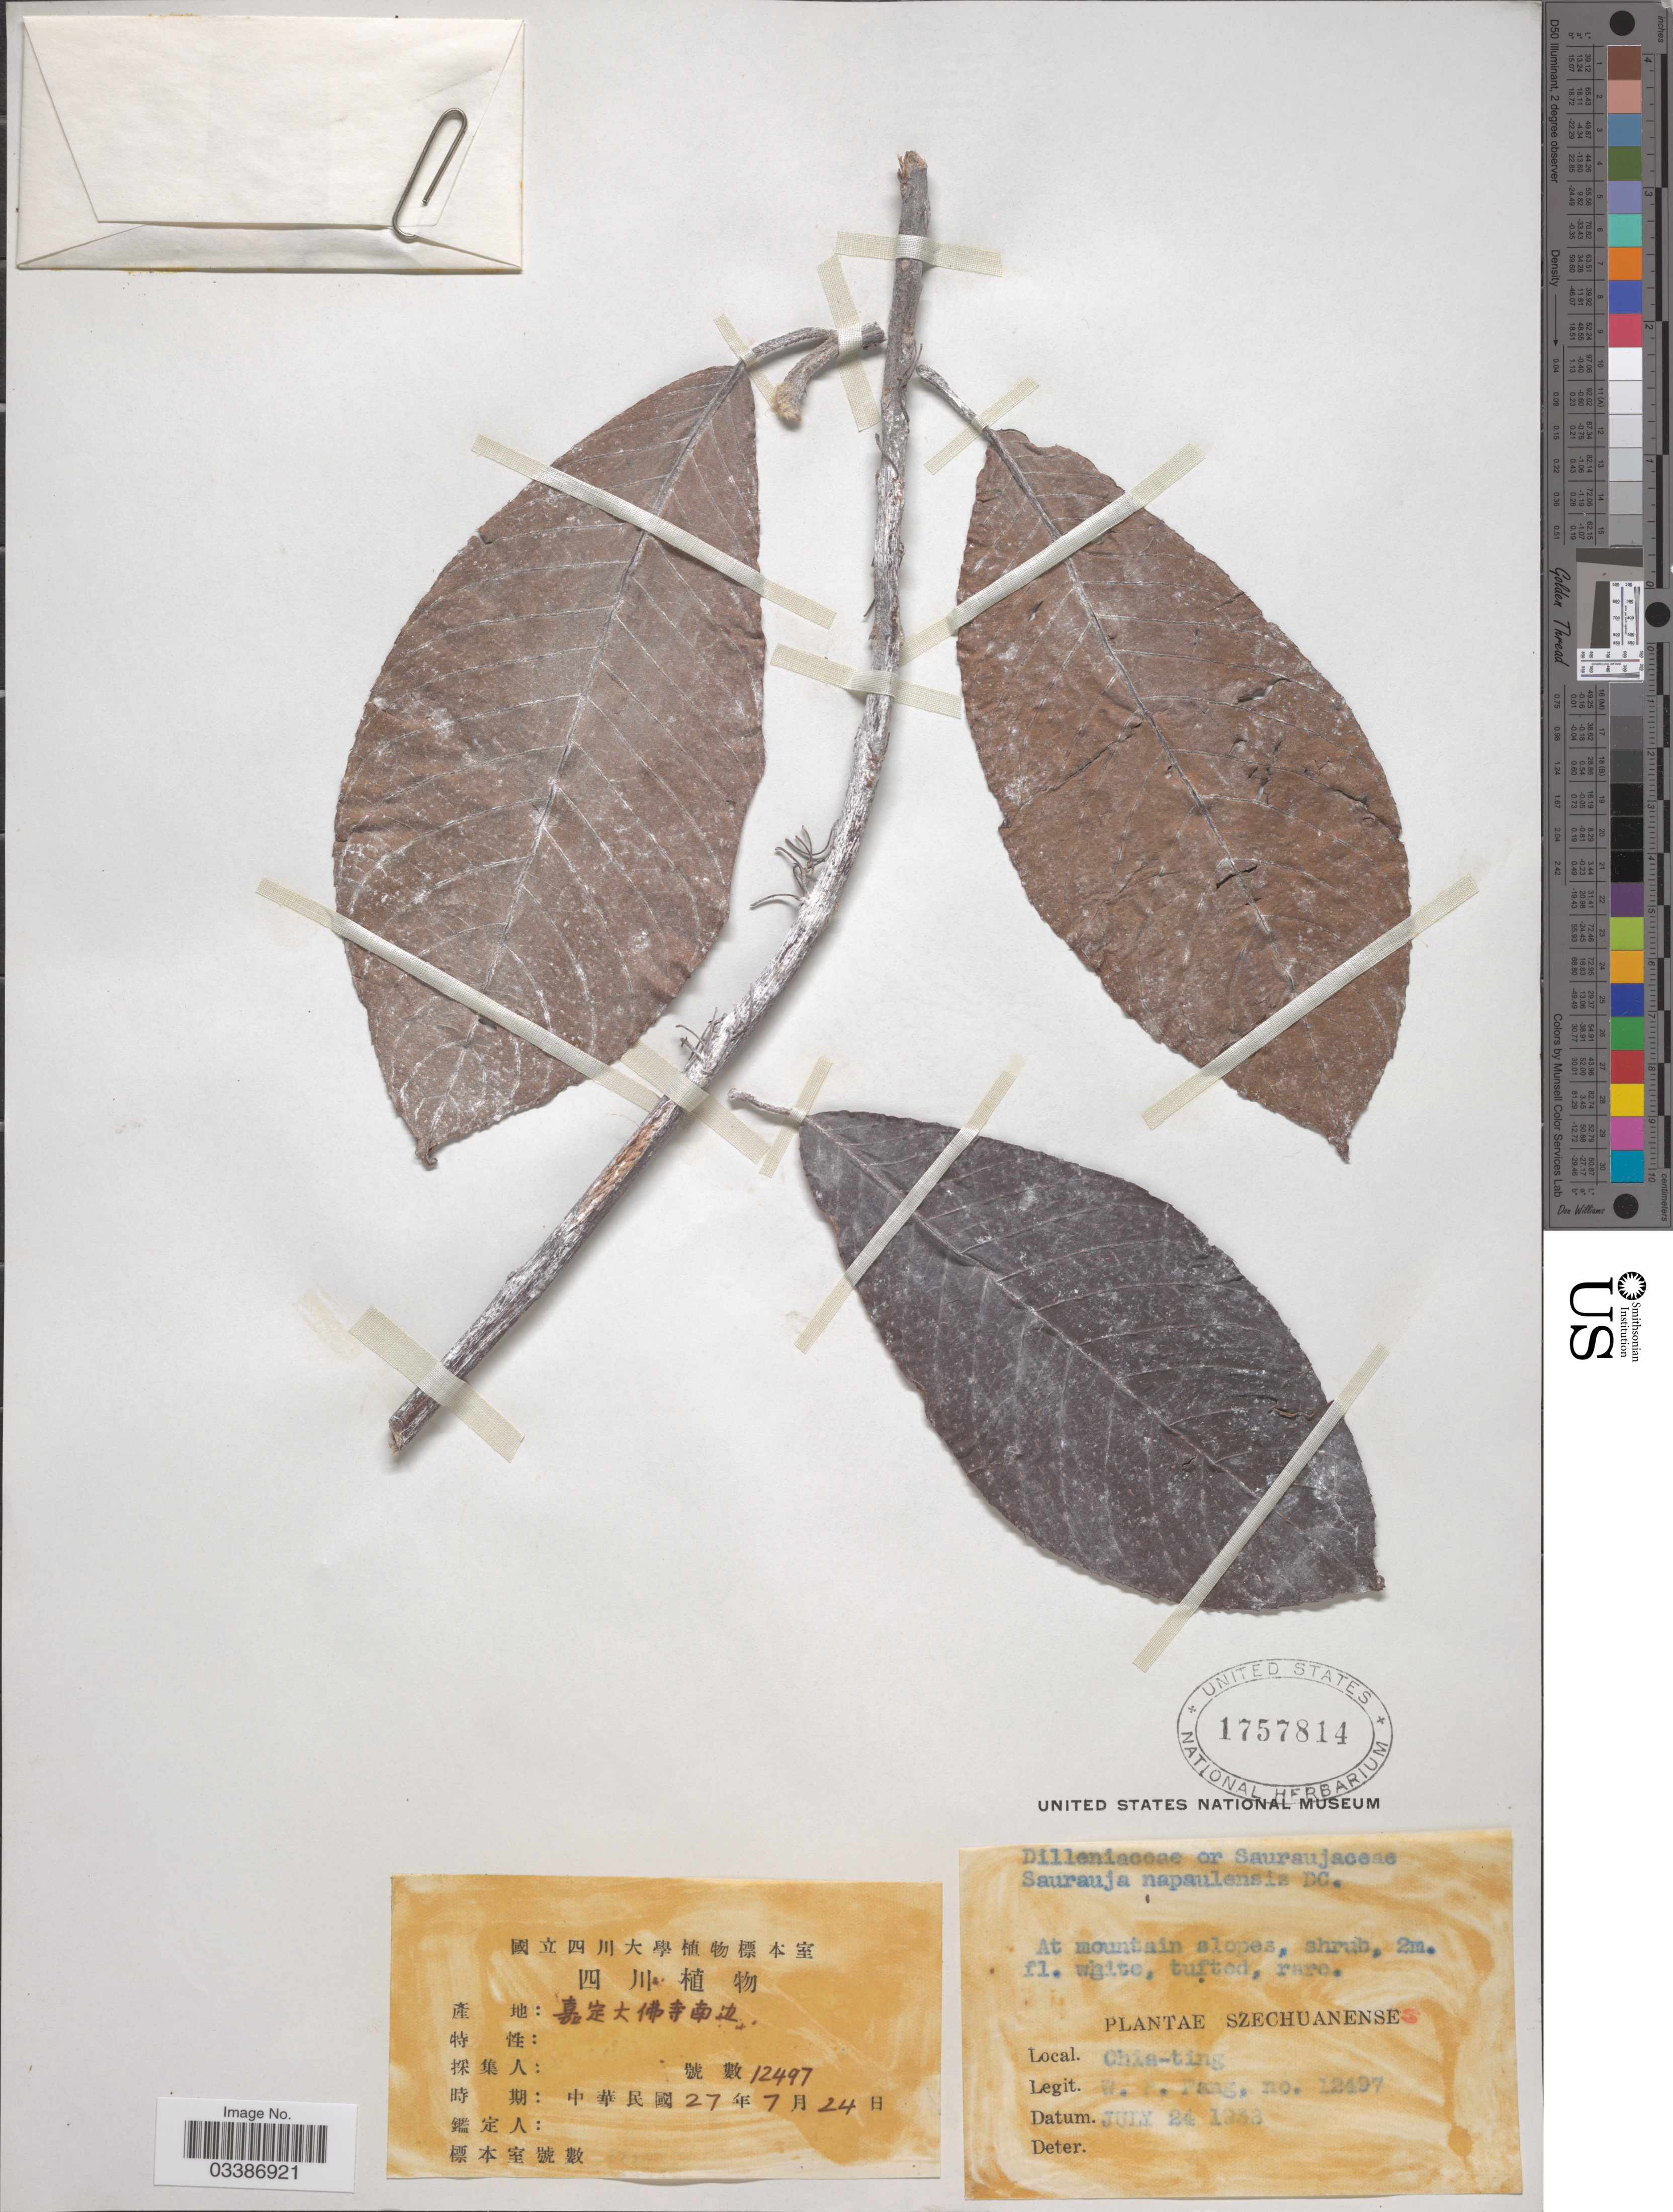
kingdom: Plantae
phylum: Tracheophyta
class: Magnoliopsida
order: Ericales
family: Actinidiaceae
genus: Saurauia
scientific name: Saurauia napaulensis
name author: DC.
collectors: W. P. Fang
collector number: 12497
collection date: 1938-07-24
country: China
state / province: Sichuan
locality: Chia-ting.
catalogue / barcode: US 1757814